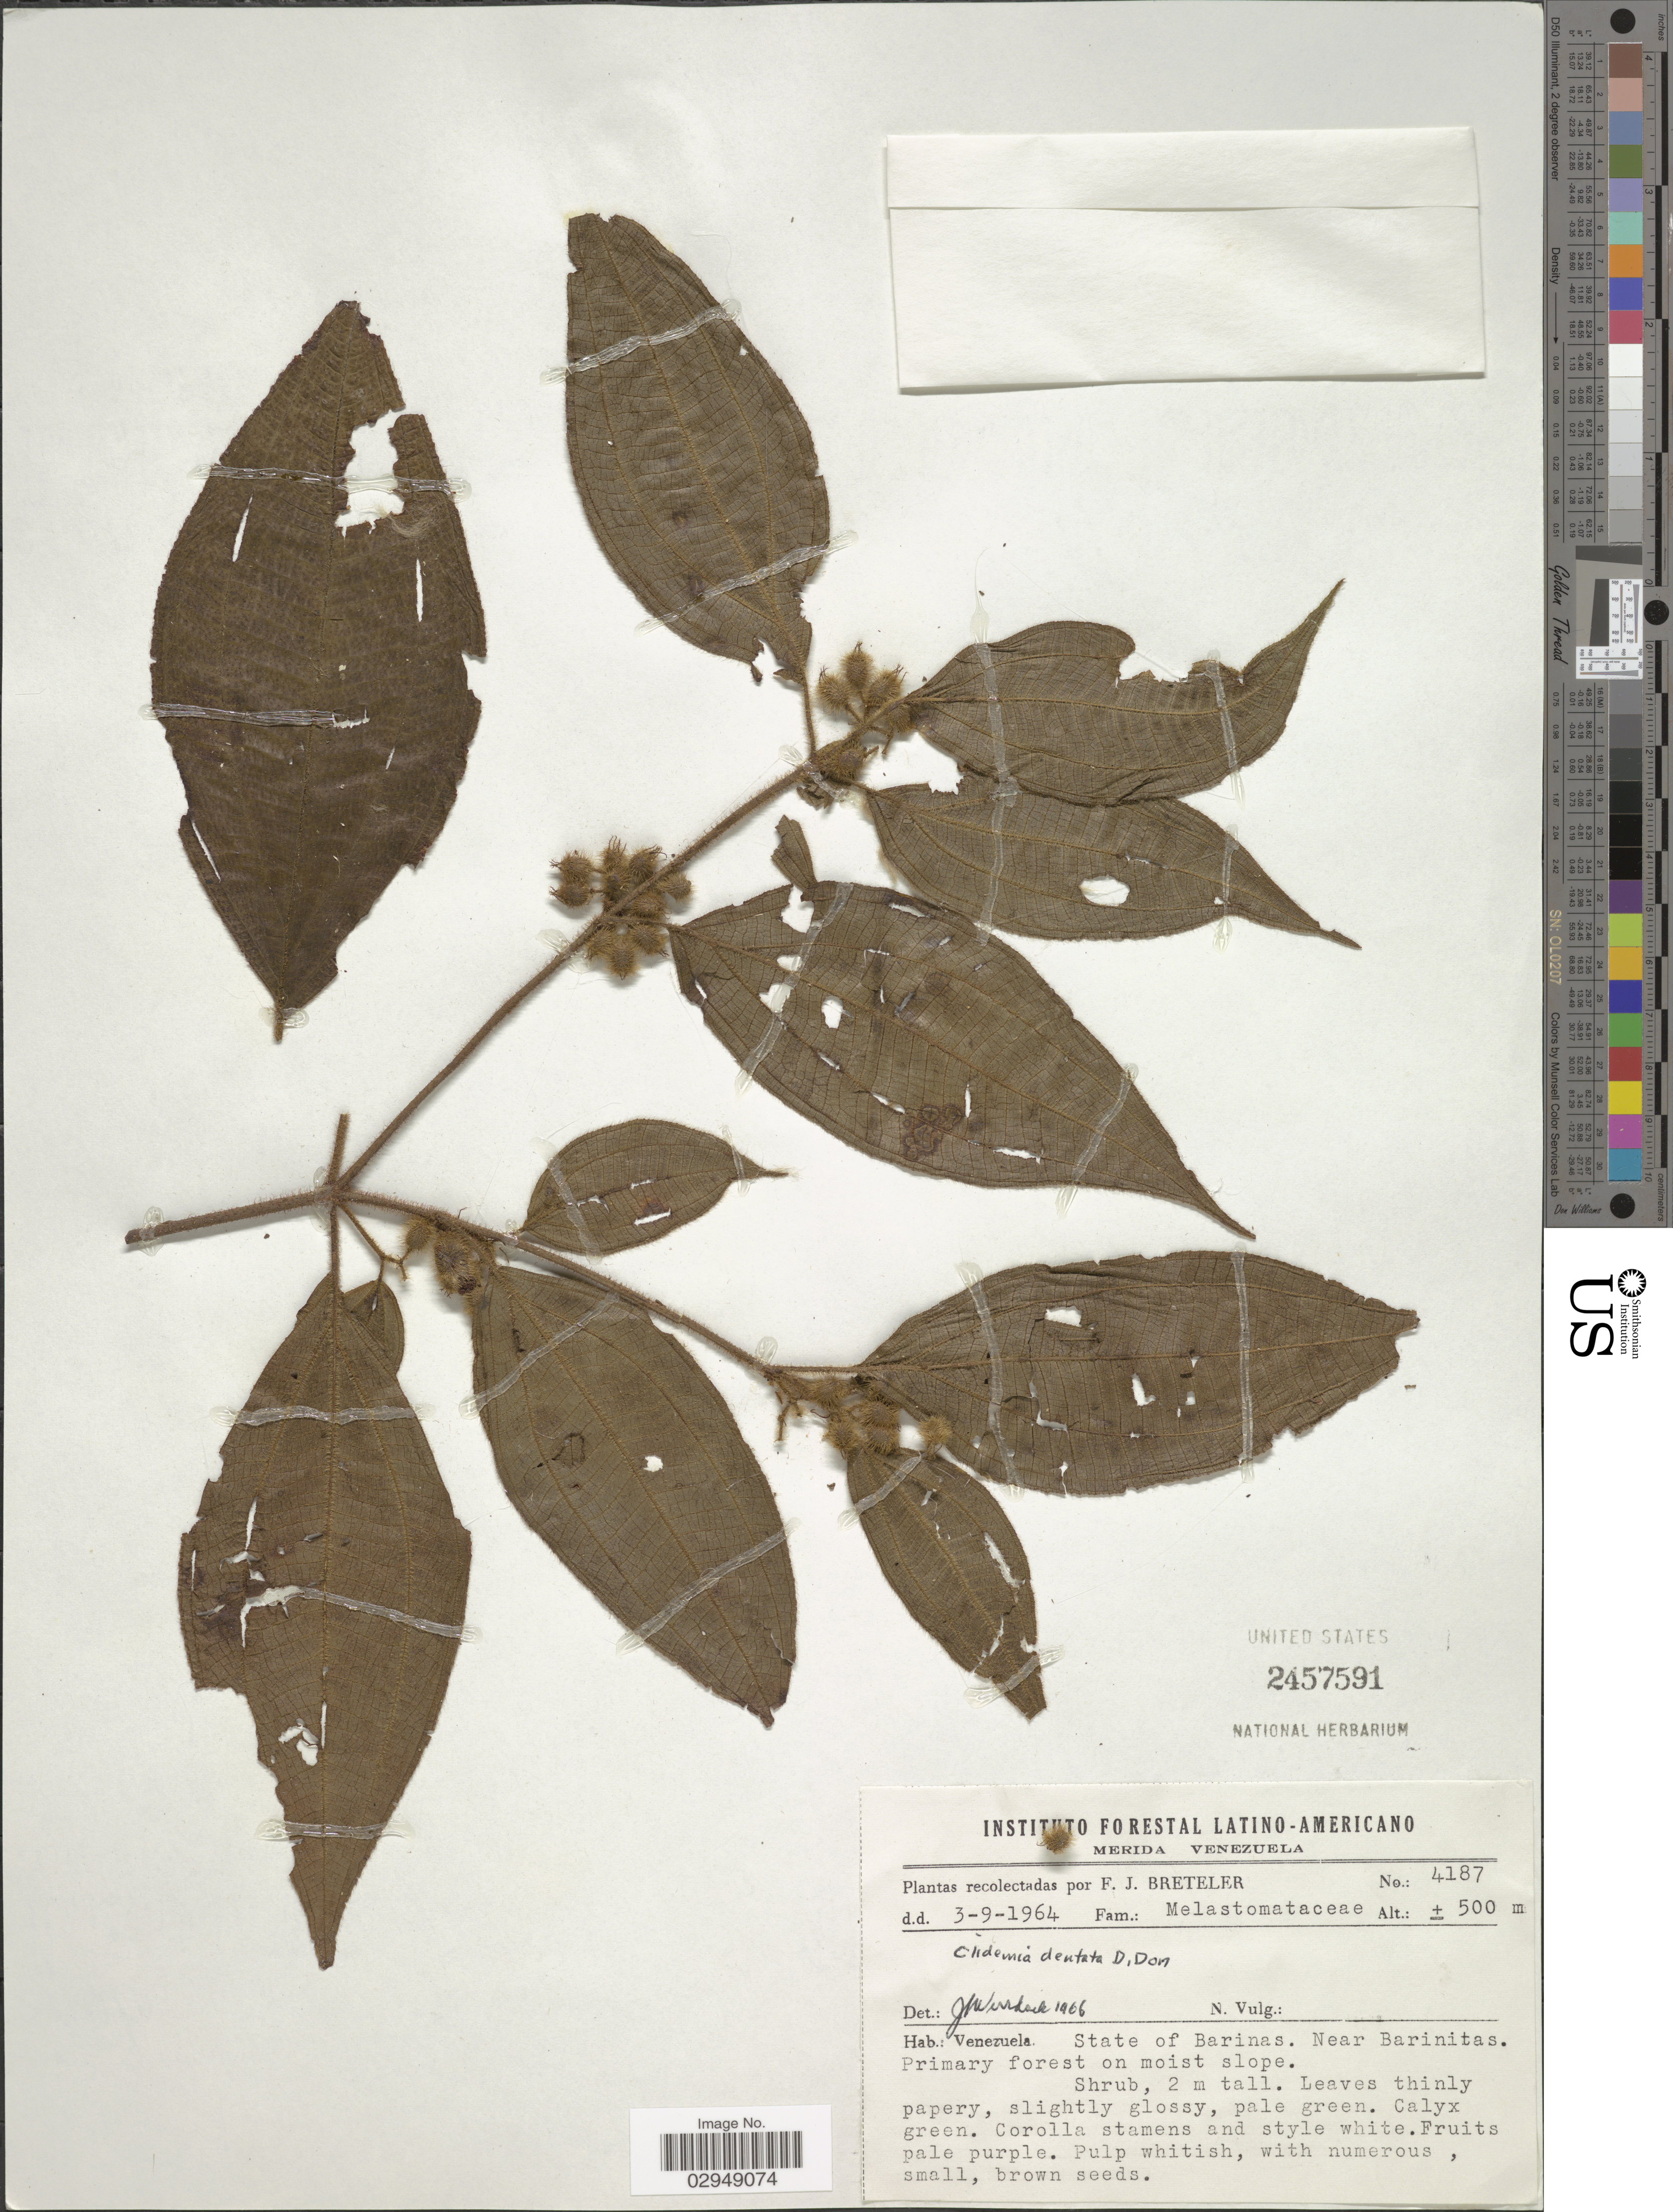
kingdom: Plantae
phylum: Tracheophyta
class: Magnoliopsida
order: Myrtales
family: Melastomataceae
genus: Clidemia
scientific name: Clidemia dentata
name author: D. Don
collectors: F. J. Breteler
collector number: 4187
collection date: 1964-09-03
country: Venezuela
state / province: Barinas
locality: Near Barinitas. Primary forest on moist slope.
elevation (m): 500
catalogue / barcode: US 2457591